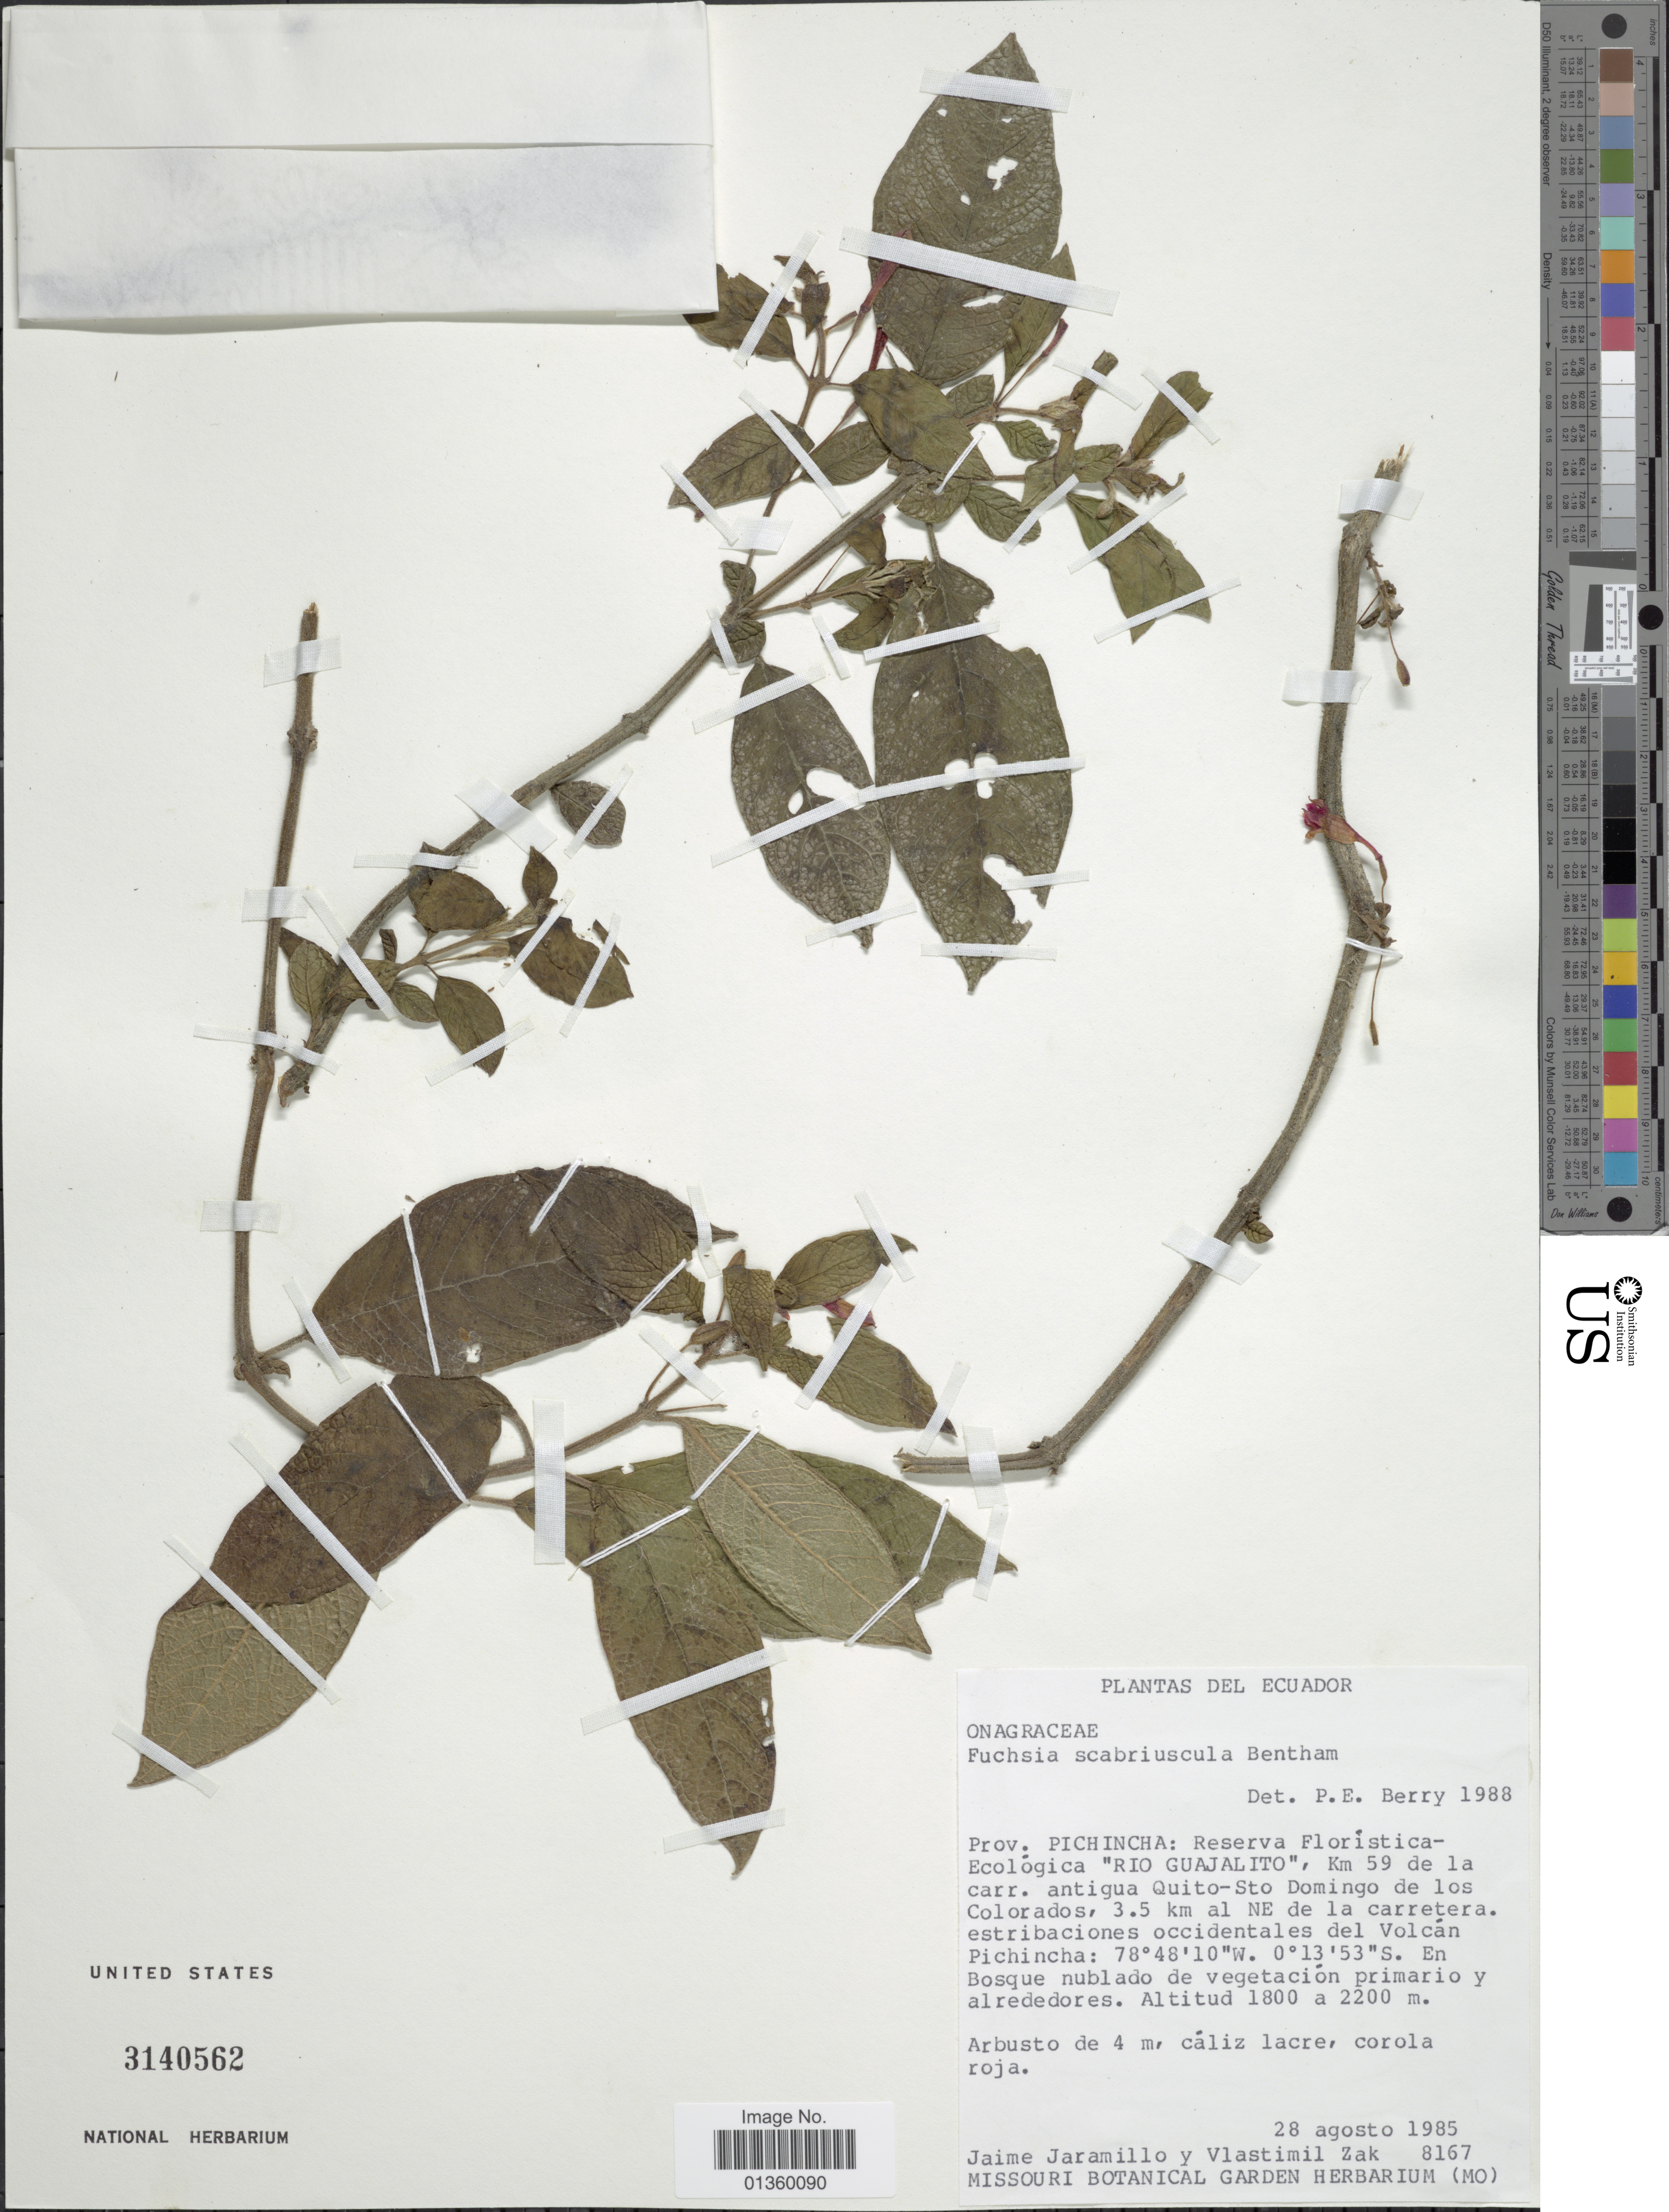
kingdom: Plantae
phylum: Tracheophyta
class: Magnoliopsida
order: Myrtales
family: Onagraceae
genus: Fuchsia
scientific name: Fuchsia scabriuscula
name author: Benth.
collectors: Jaramillo, -- & V. Zak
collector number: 8167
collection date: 1985-08-28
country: Ecuador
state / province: Pichincha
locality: Reserva Floristica-Ecológica "Rio Guajalito", Km 59 de la carr. antigua Quit-Sto Domingo de los Colorados, 3.5 km al NE de la carretera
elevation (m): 1800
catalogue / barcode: US 3140562